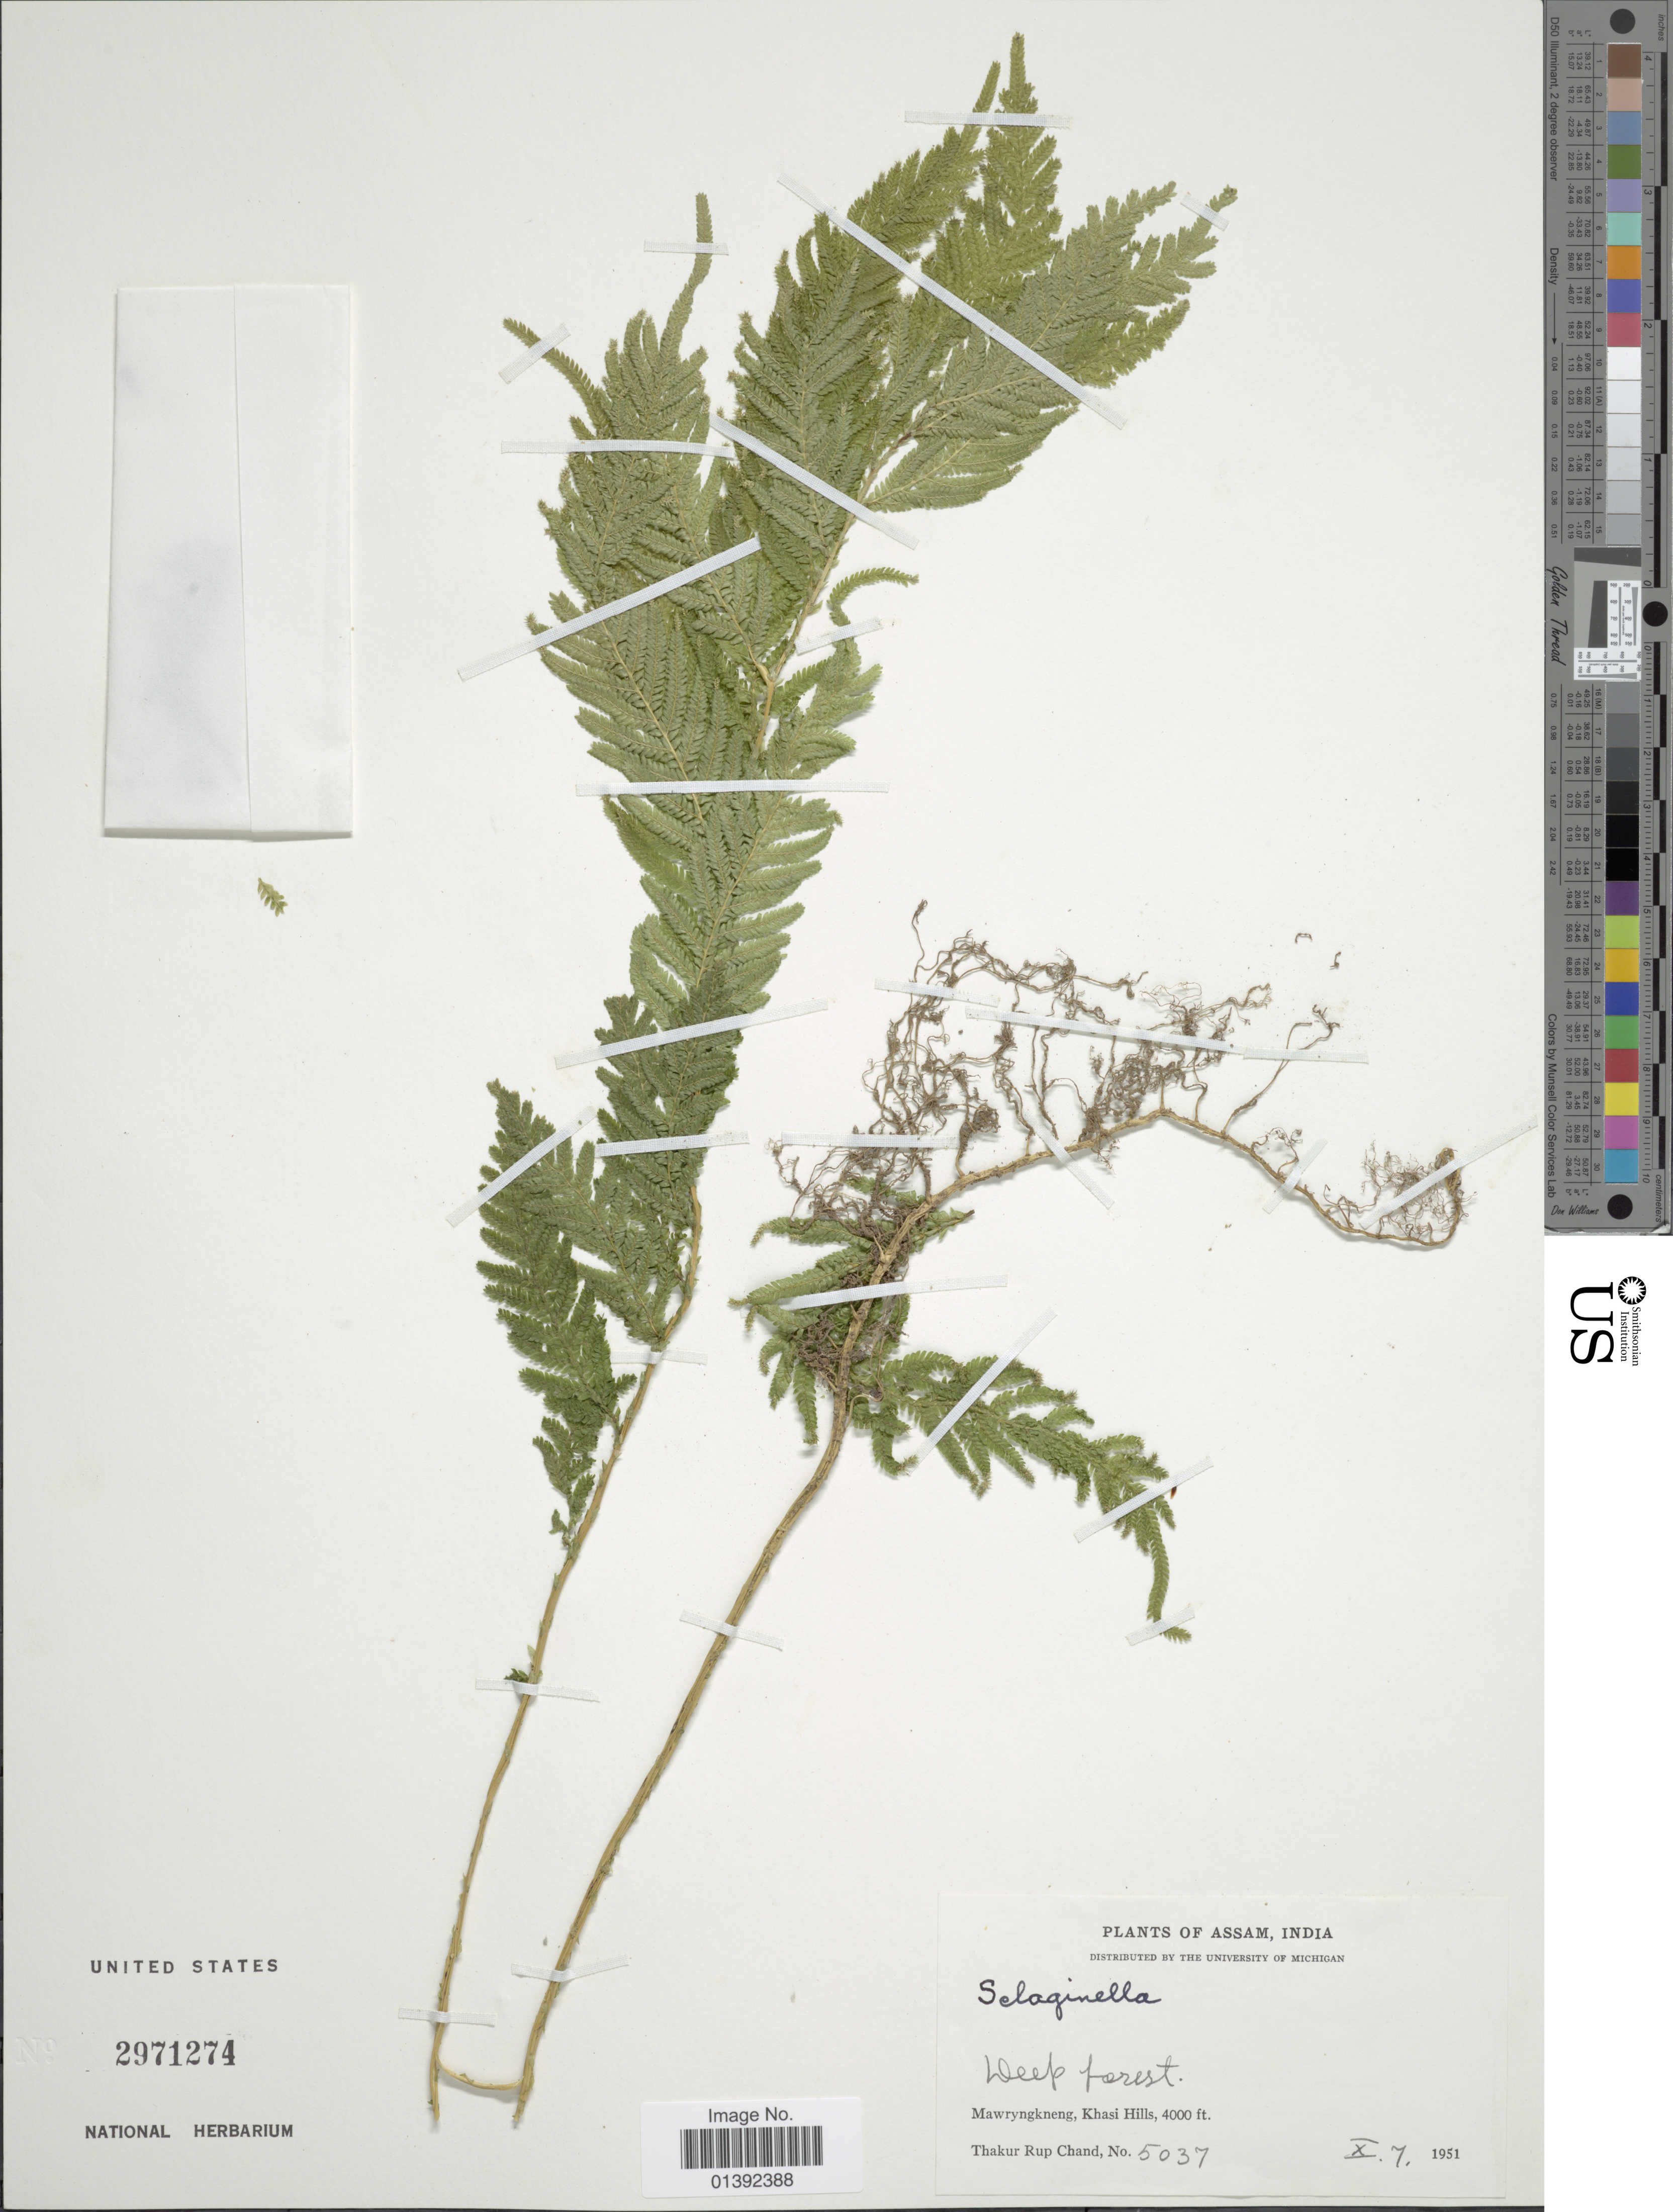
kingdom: Plantae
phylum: Tracheophyta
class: Lycopodiopsida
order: Selaginellales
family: Selaginellaceae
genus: Selaginella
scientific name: Selaginella sp.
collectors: T. R. Chand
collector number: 5037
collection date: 1951-10-07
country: India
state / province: Meghalaya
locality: Mawryngkneng, Khasi Hills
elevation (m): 1219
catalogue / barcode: US 2971274